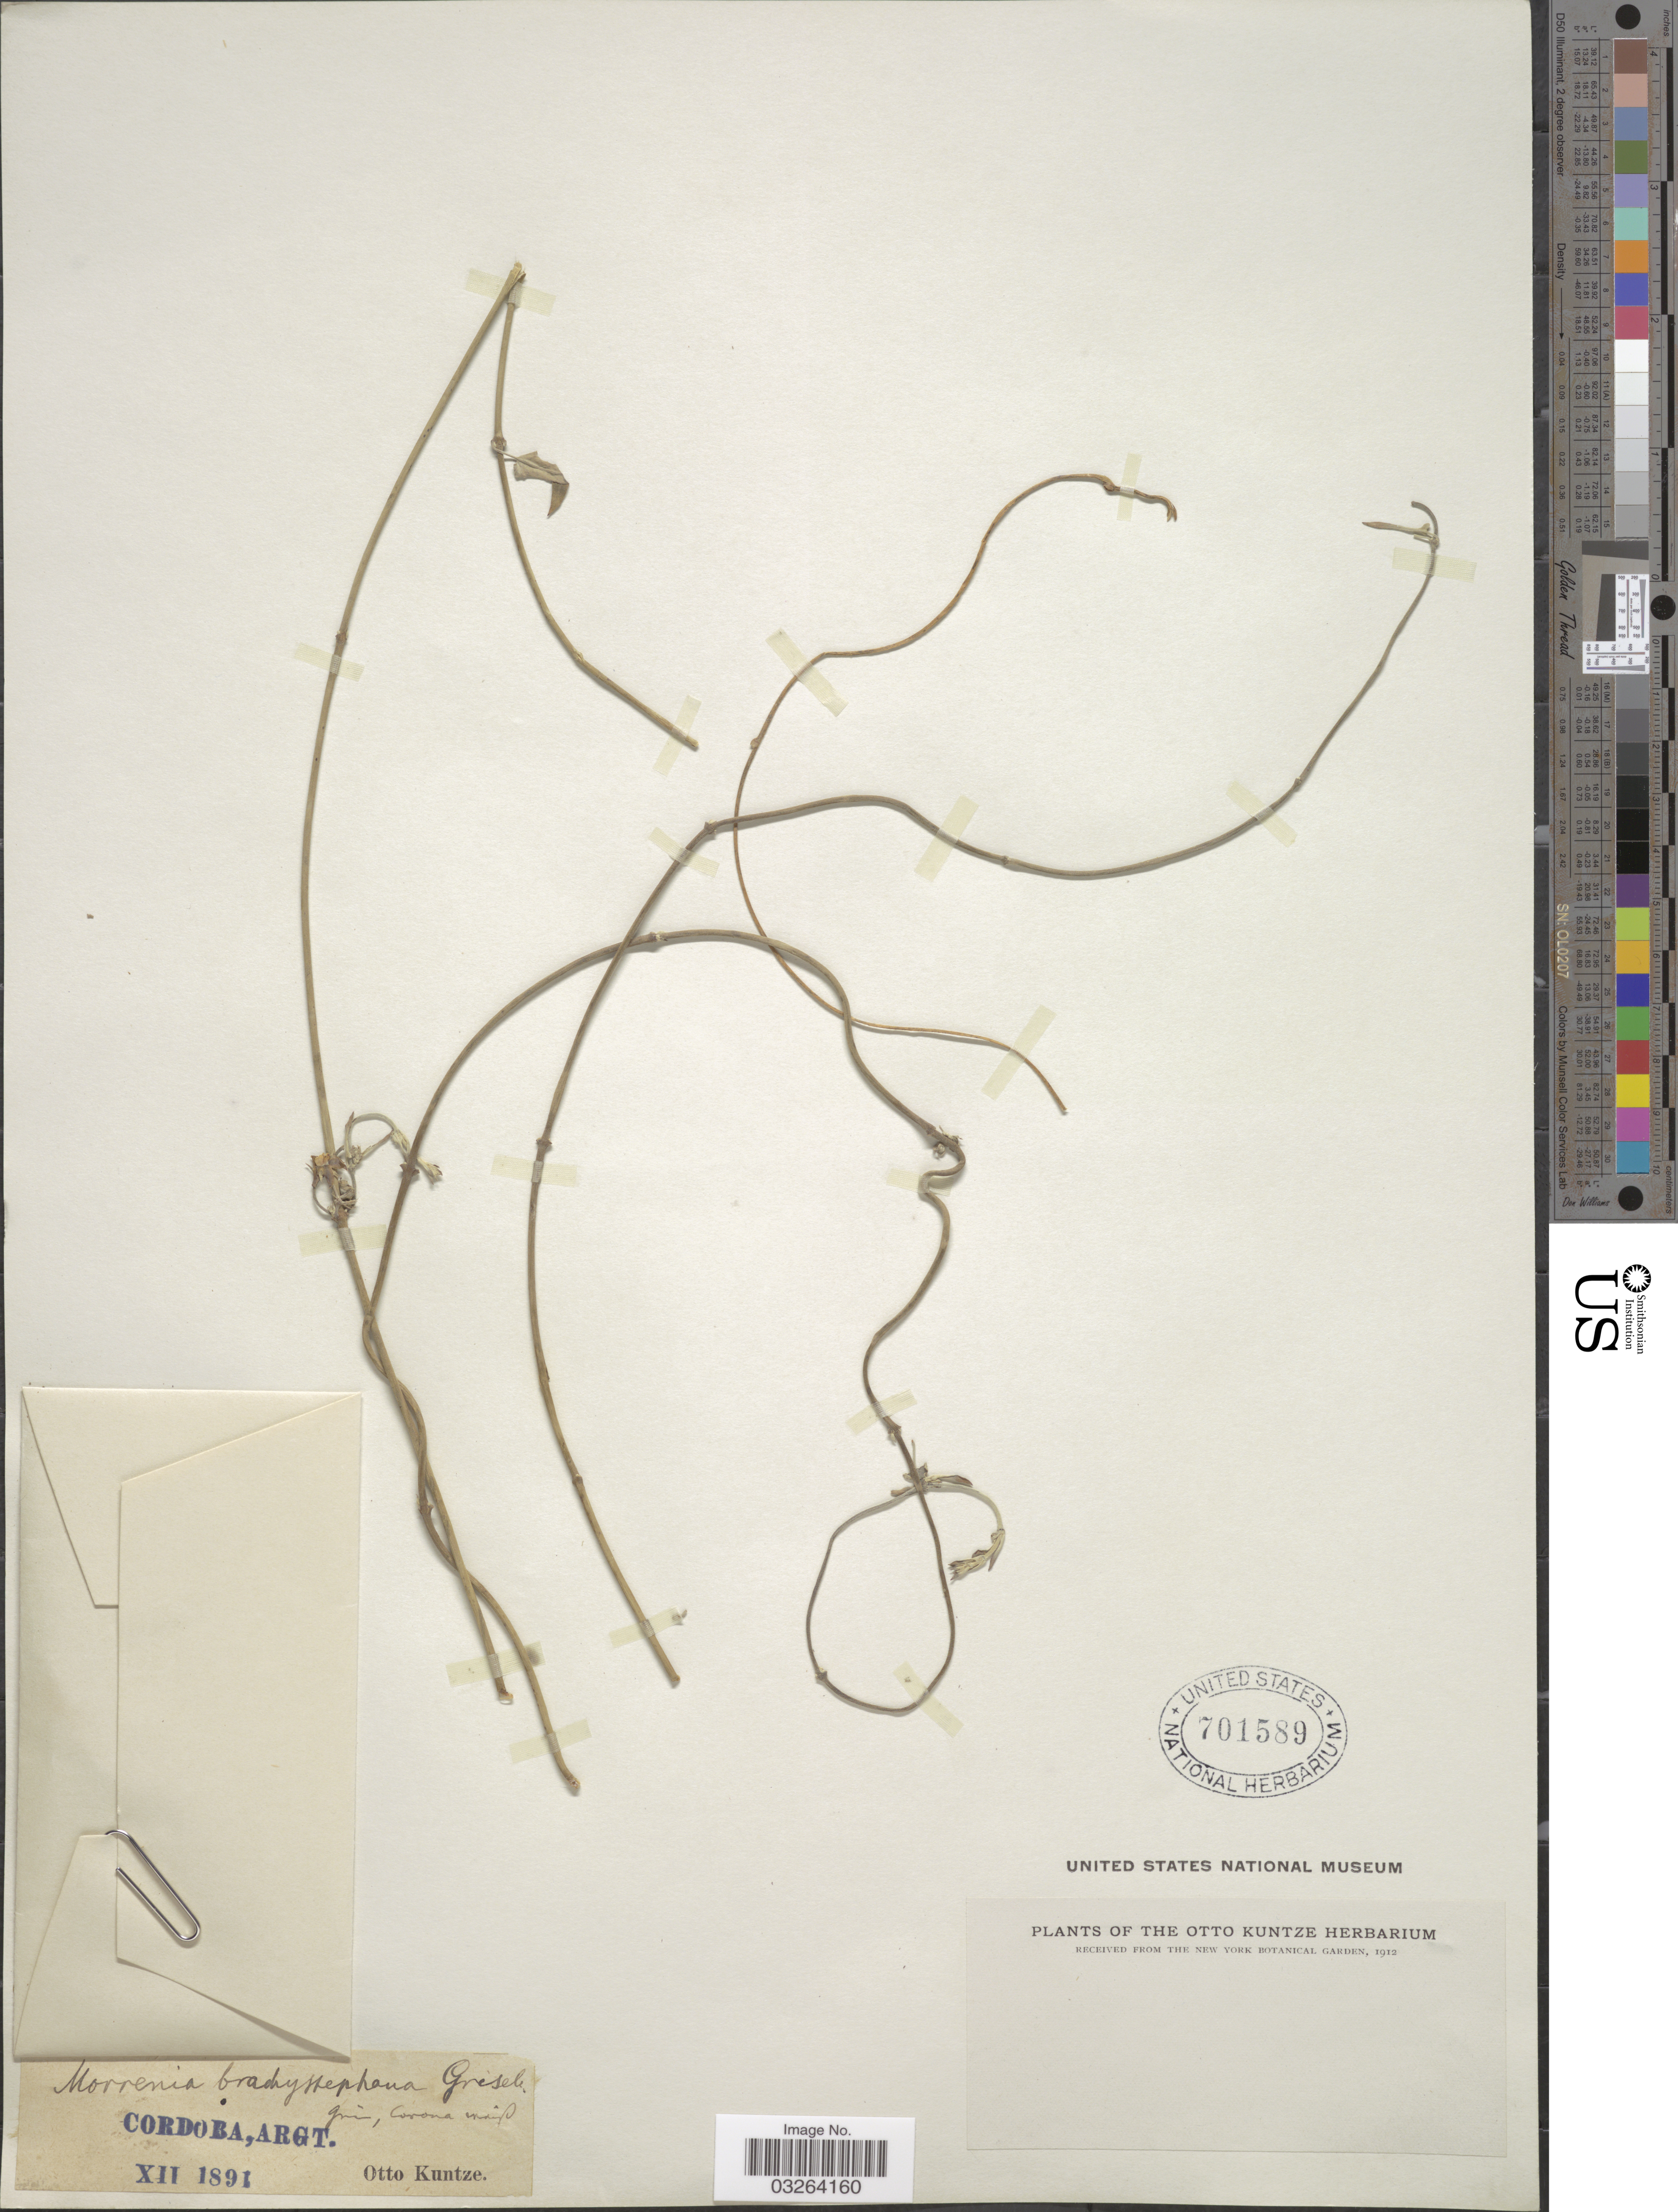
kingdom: Plantae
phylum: Tracheophyta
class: Magnoliopsida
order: Gentianales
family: Apocynaceae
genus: Morrenia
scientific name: Morrenia brachystephana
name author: Griseb.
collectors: C.E.O. Kuntze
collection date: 1891-12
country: Argentina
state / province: Cordoba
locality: Cordoba, Argt.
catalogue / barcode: US 701589